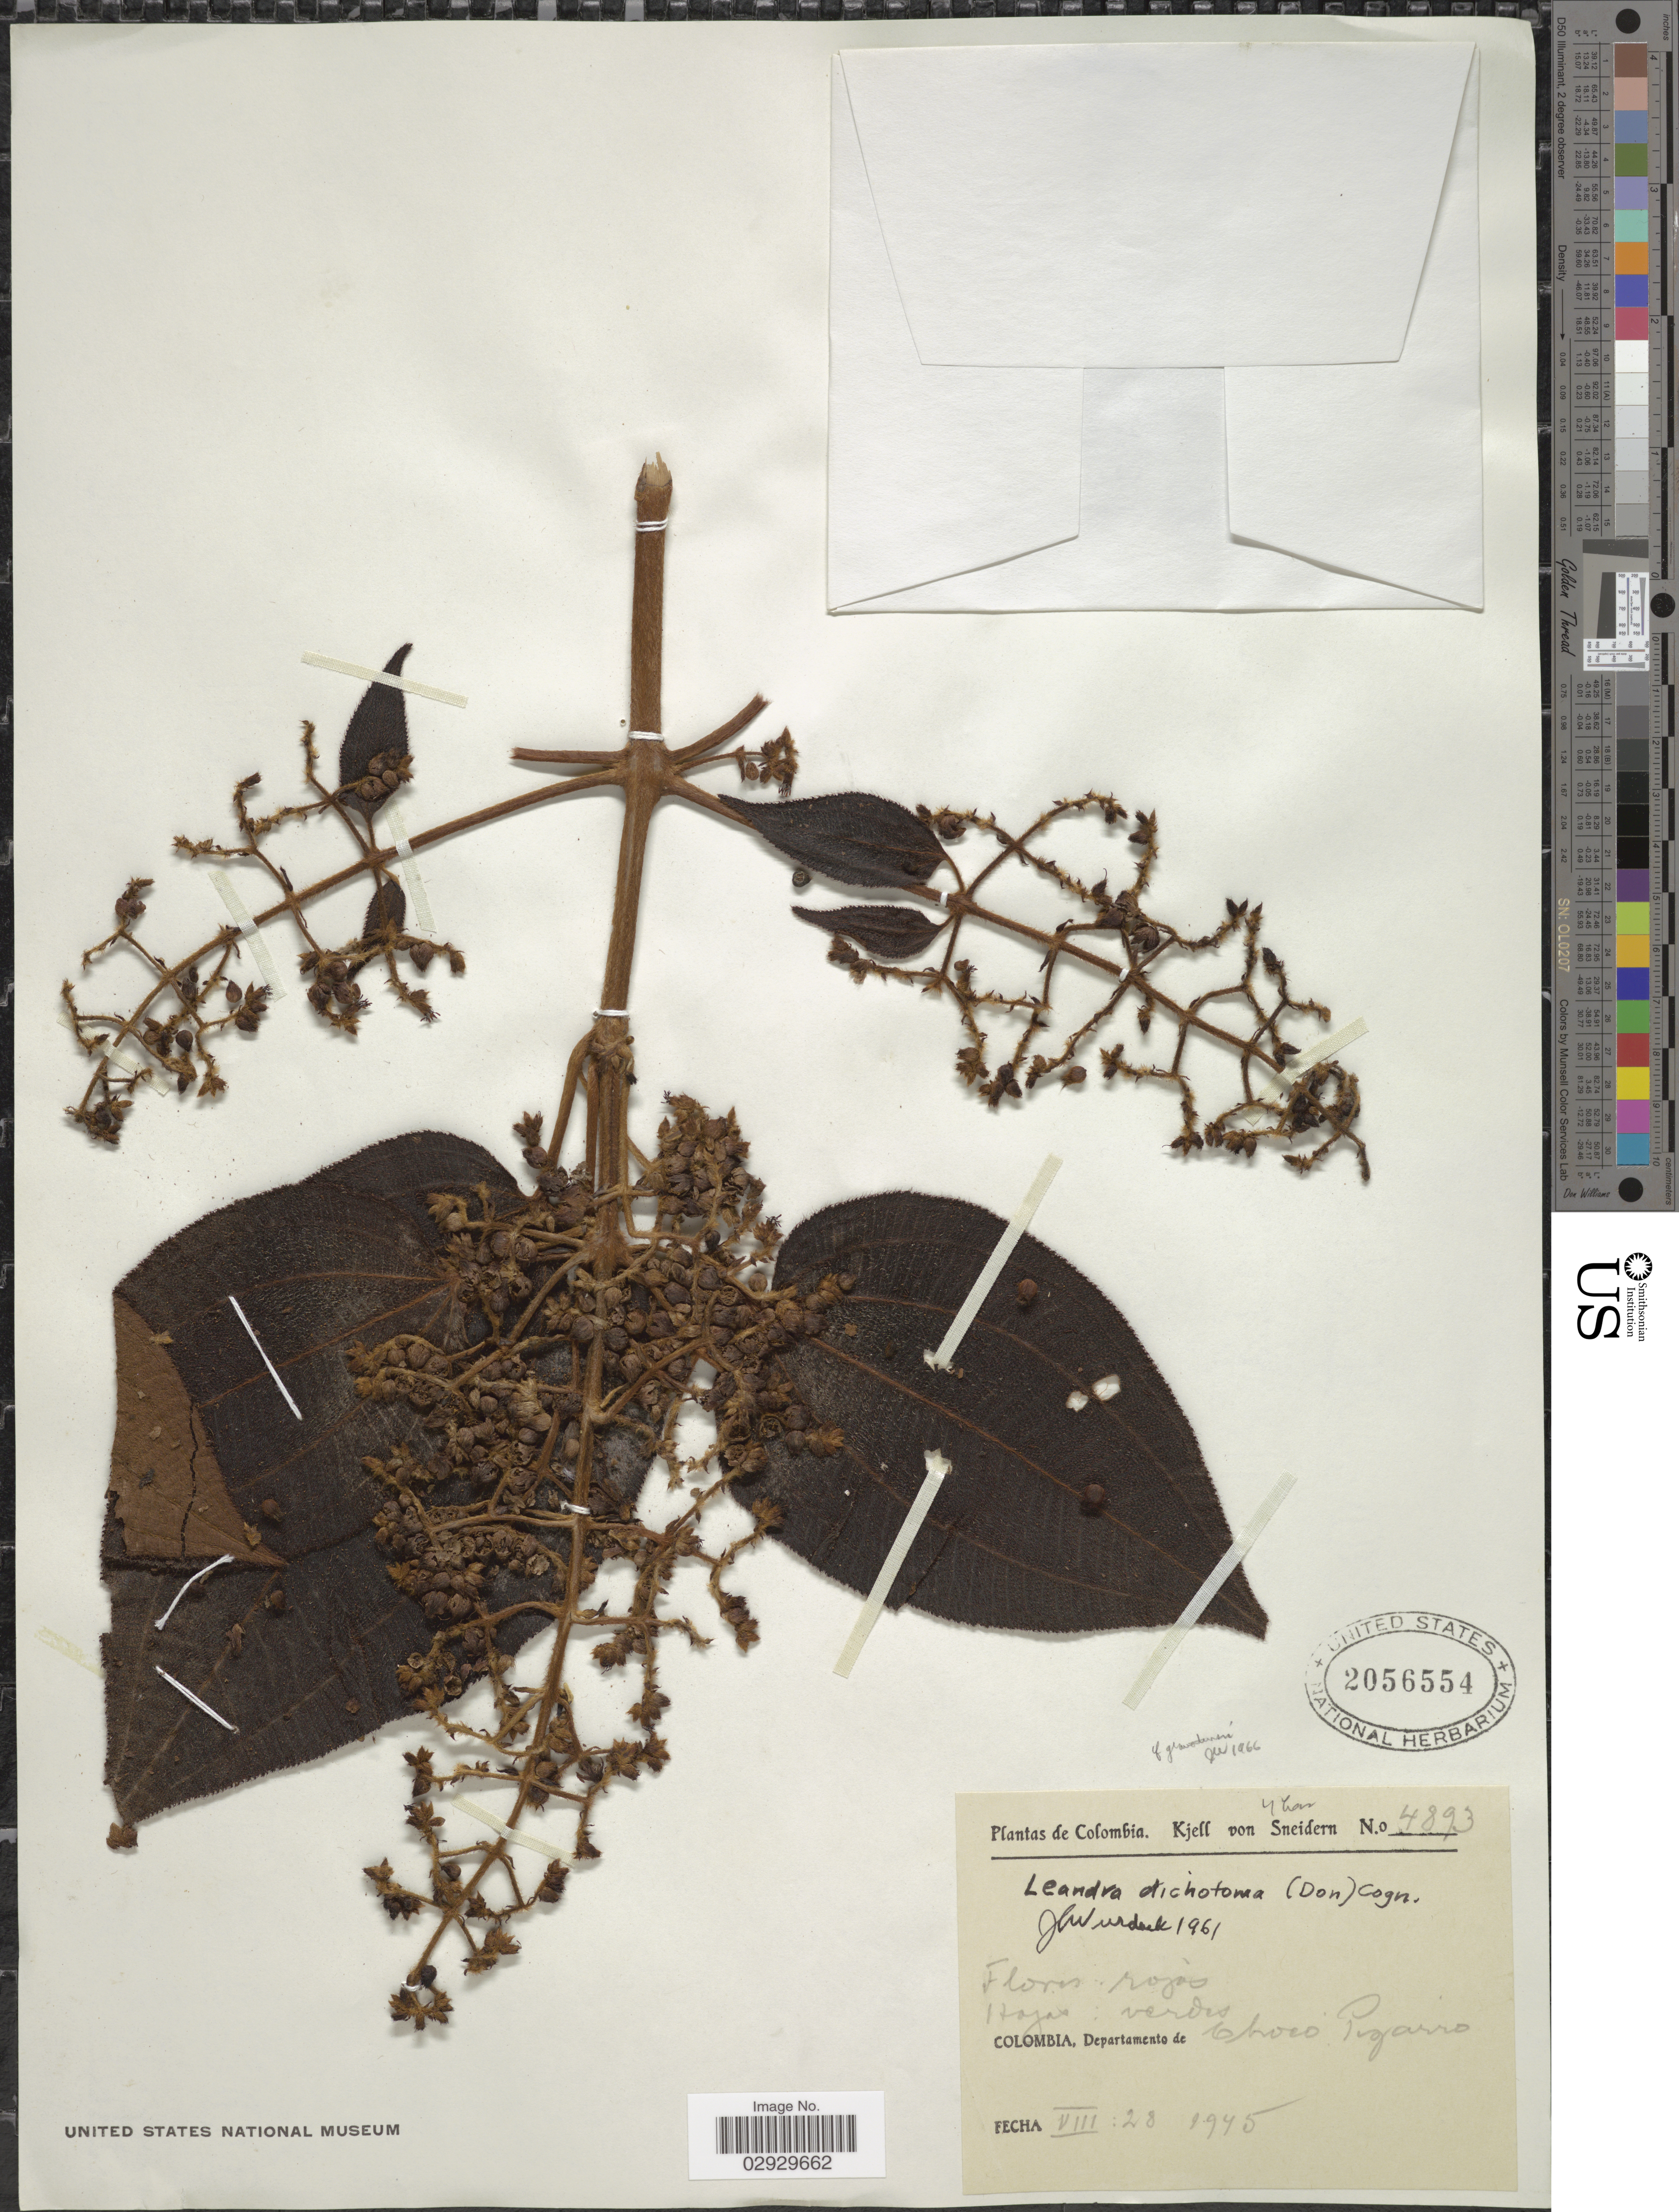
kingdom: Plantae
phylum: Tracheophyta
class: Magnoliopsida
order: Myrtales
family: Melastomataceae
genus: Leandra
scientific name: Leandra granatensis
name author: Gleason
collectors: K. von Sneidern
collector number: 4893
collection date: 1945-08-28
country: Colombia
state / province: Chocó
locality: Departamento de Choco, Pizarro.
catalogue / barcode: US 2056554